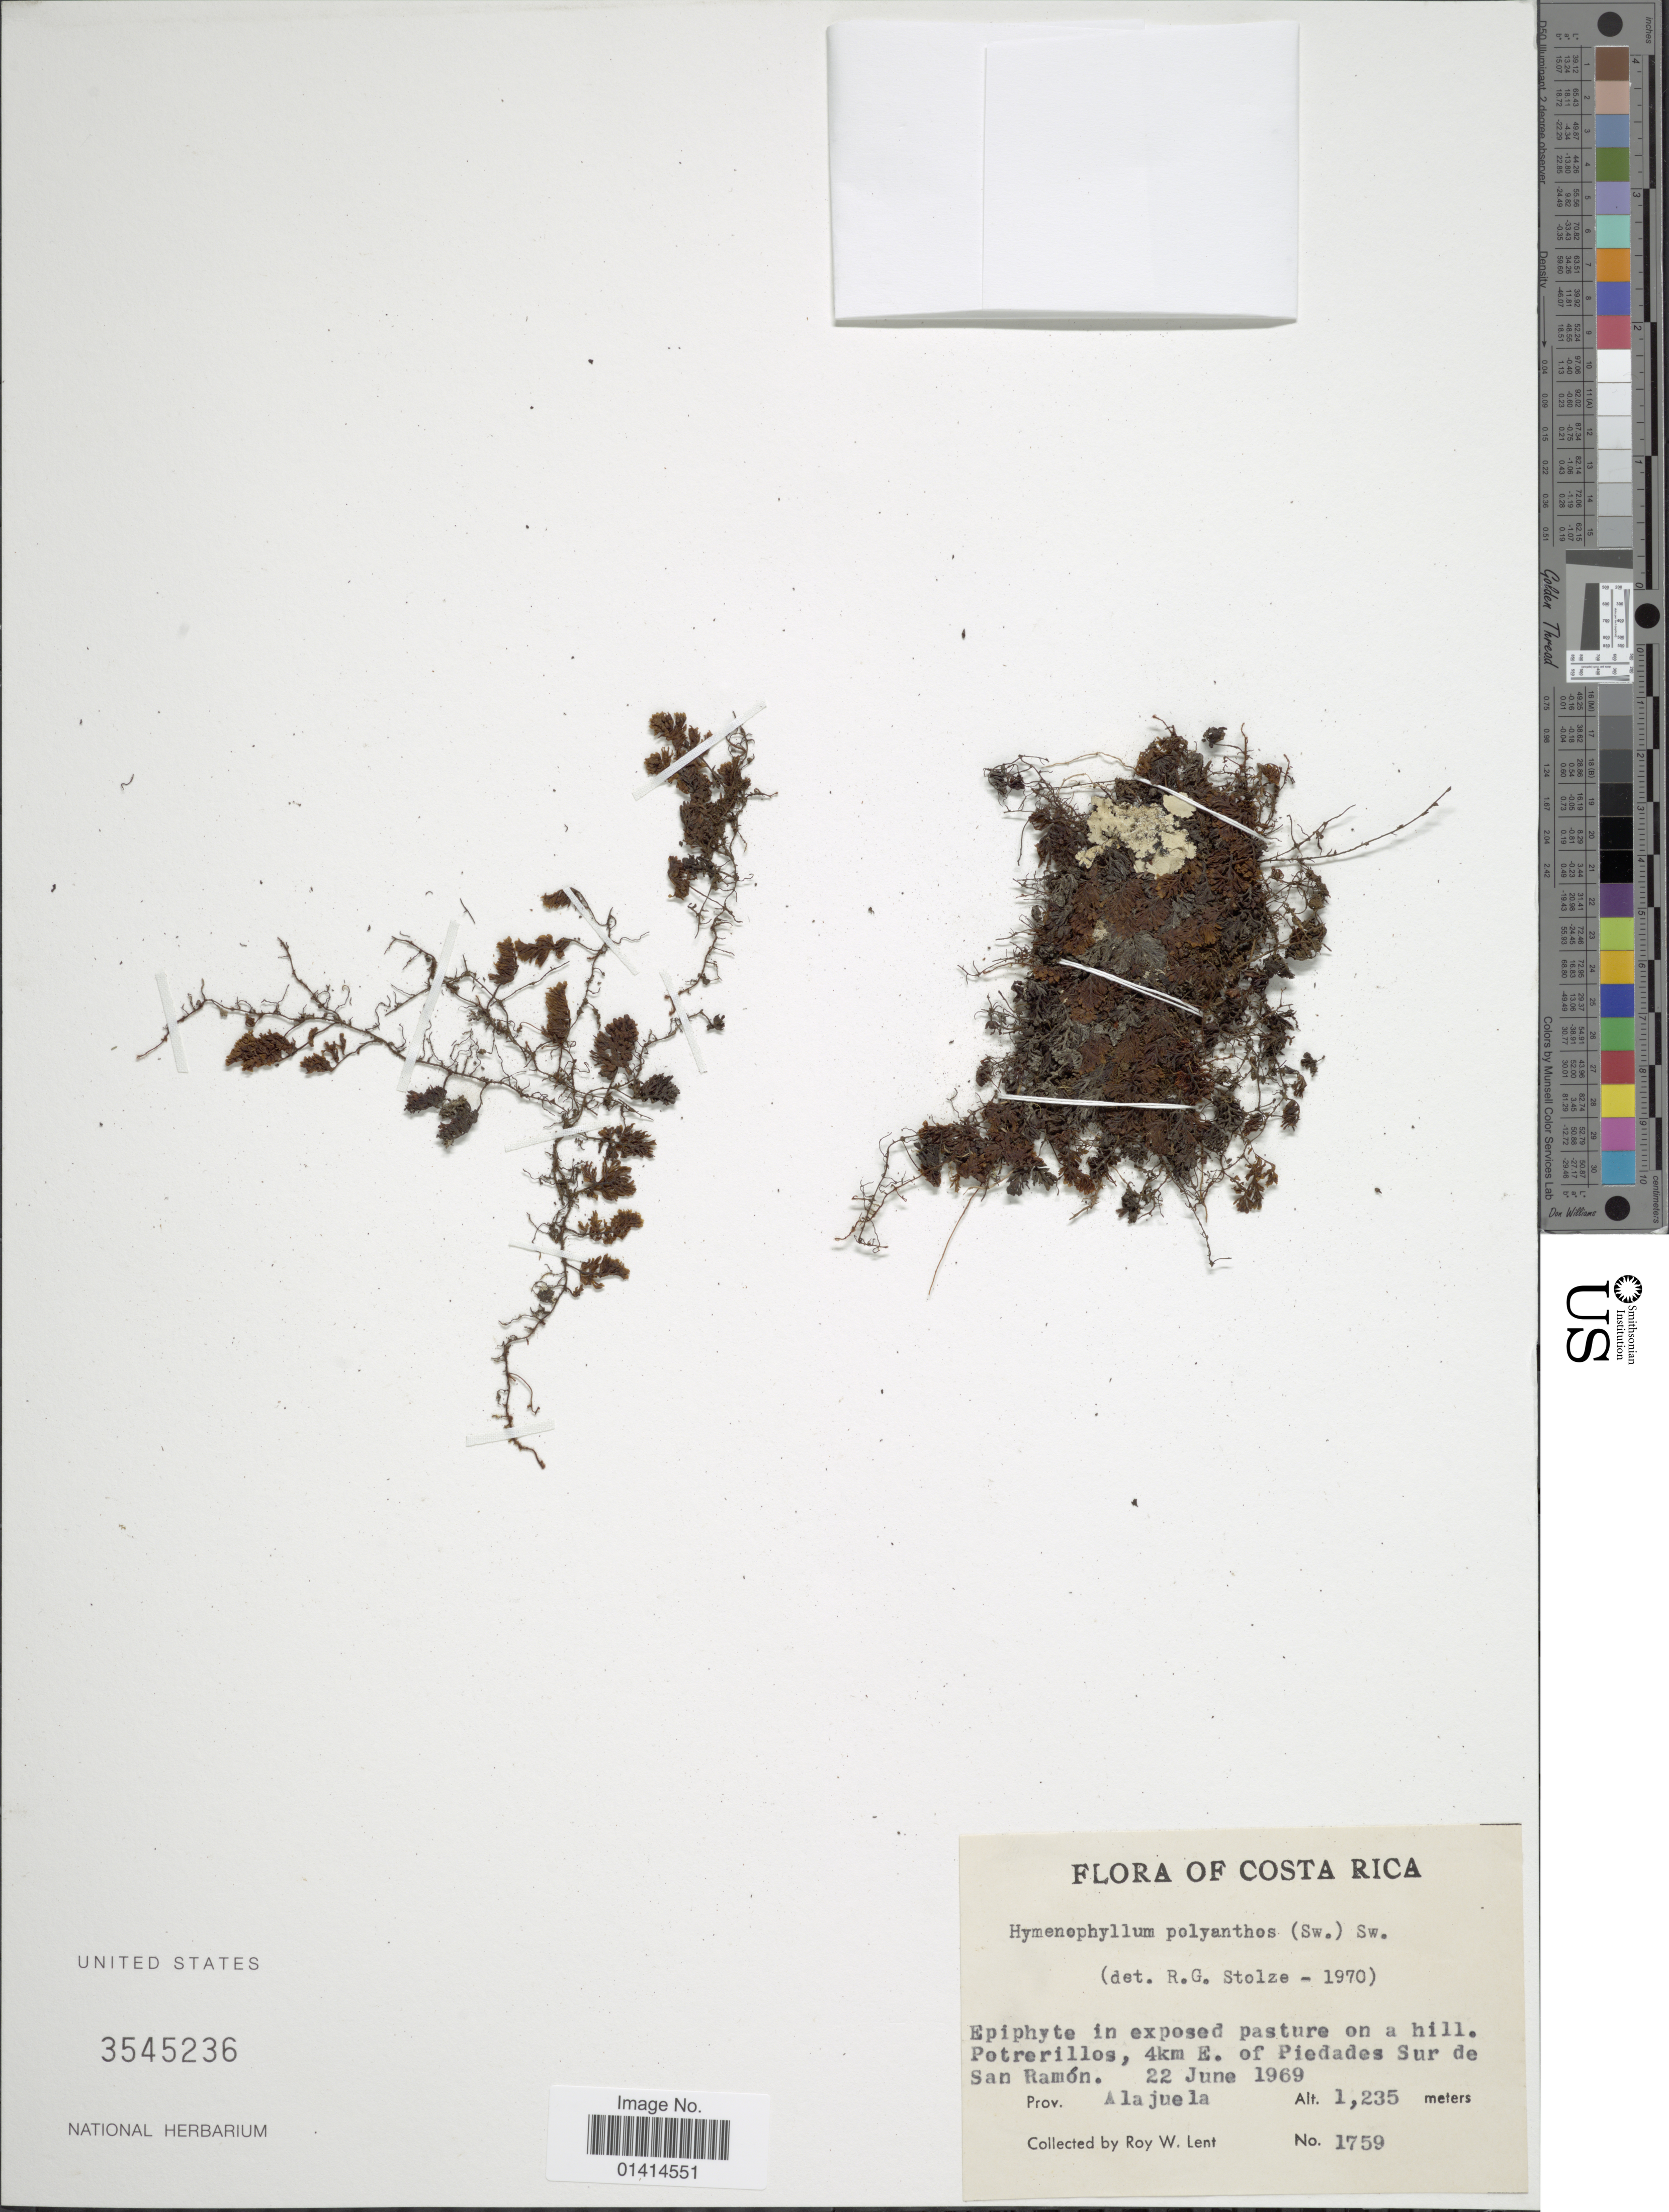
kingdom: Plantae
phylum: Tracheophyta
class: Polypodiopsida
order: Hymenophyllales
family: Hymenophyllaceae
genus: Hymenophyllum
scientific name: Hymenophyllum polyanthos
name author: (Sw.) Sw.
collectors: R. W. Lent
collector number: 1759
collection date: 1969-06-22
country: Costa Rica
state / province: Alajuela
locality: Potrerillos, 4km E of Piedades Sure de San Ramón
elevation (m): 1235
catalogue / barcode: US 3545236